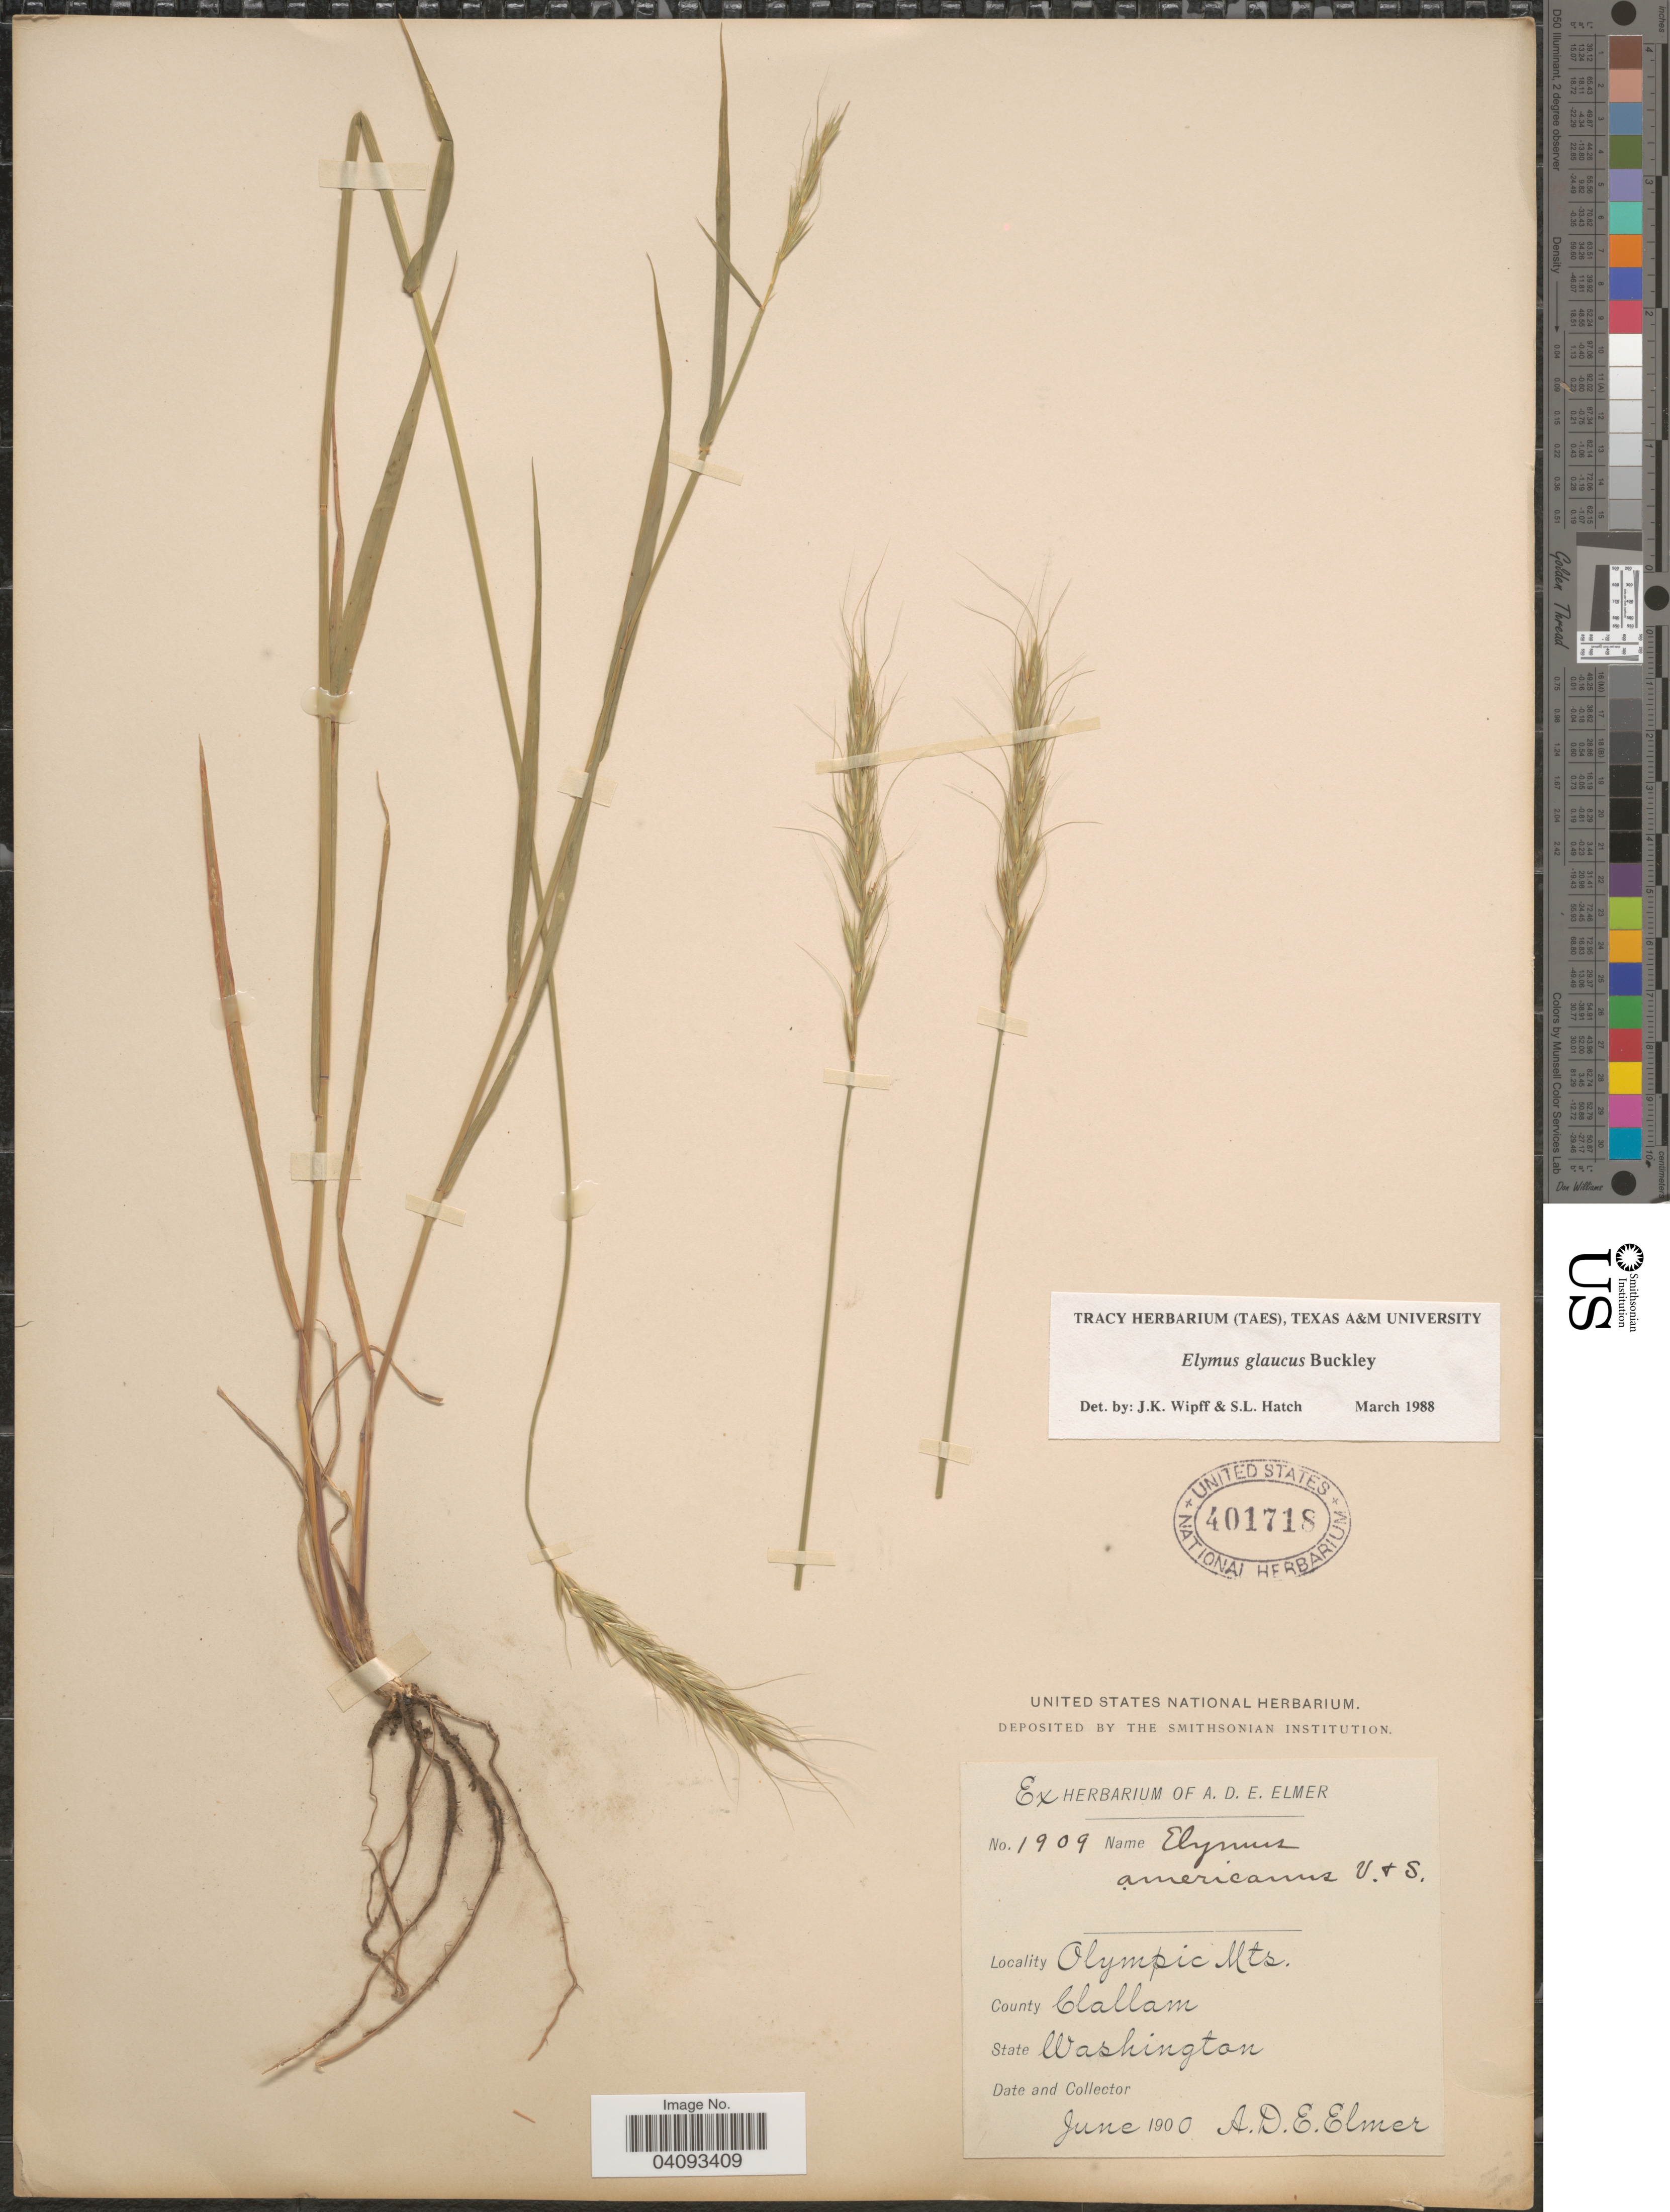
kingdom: Plantae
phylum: Tracheophyta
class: Liliopsida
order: Poales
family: Poaceae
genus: Elymus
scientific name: Elymus glaucus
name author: Buckley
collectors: A. D. E. Elmer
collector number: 1909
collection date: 1900-06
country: United States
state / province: Washington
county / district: Clallam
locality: Olympic Mts. County Clallam.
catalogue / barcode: US 401718